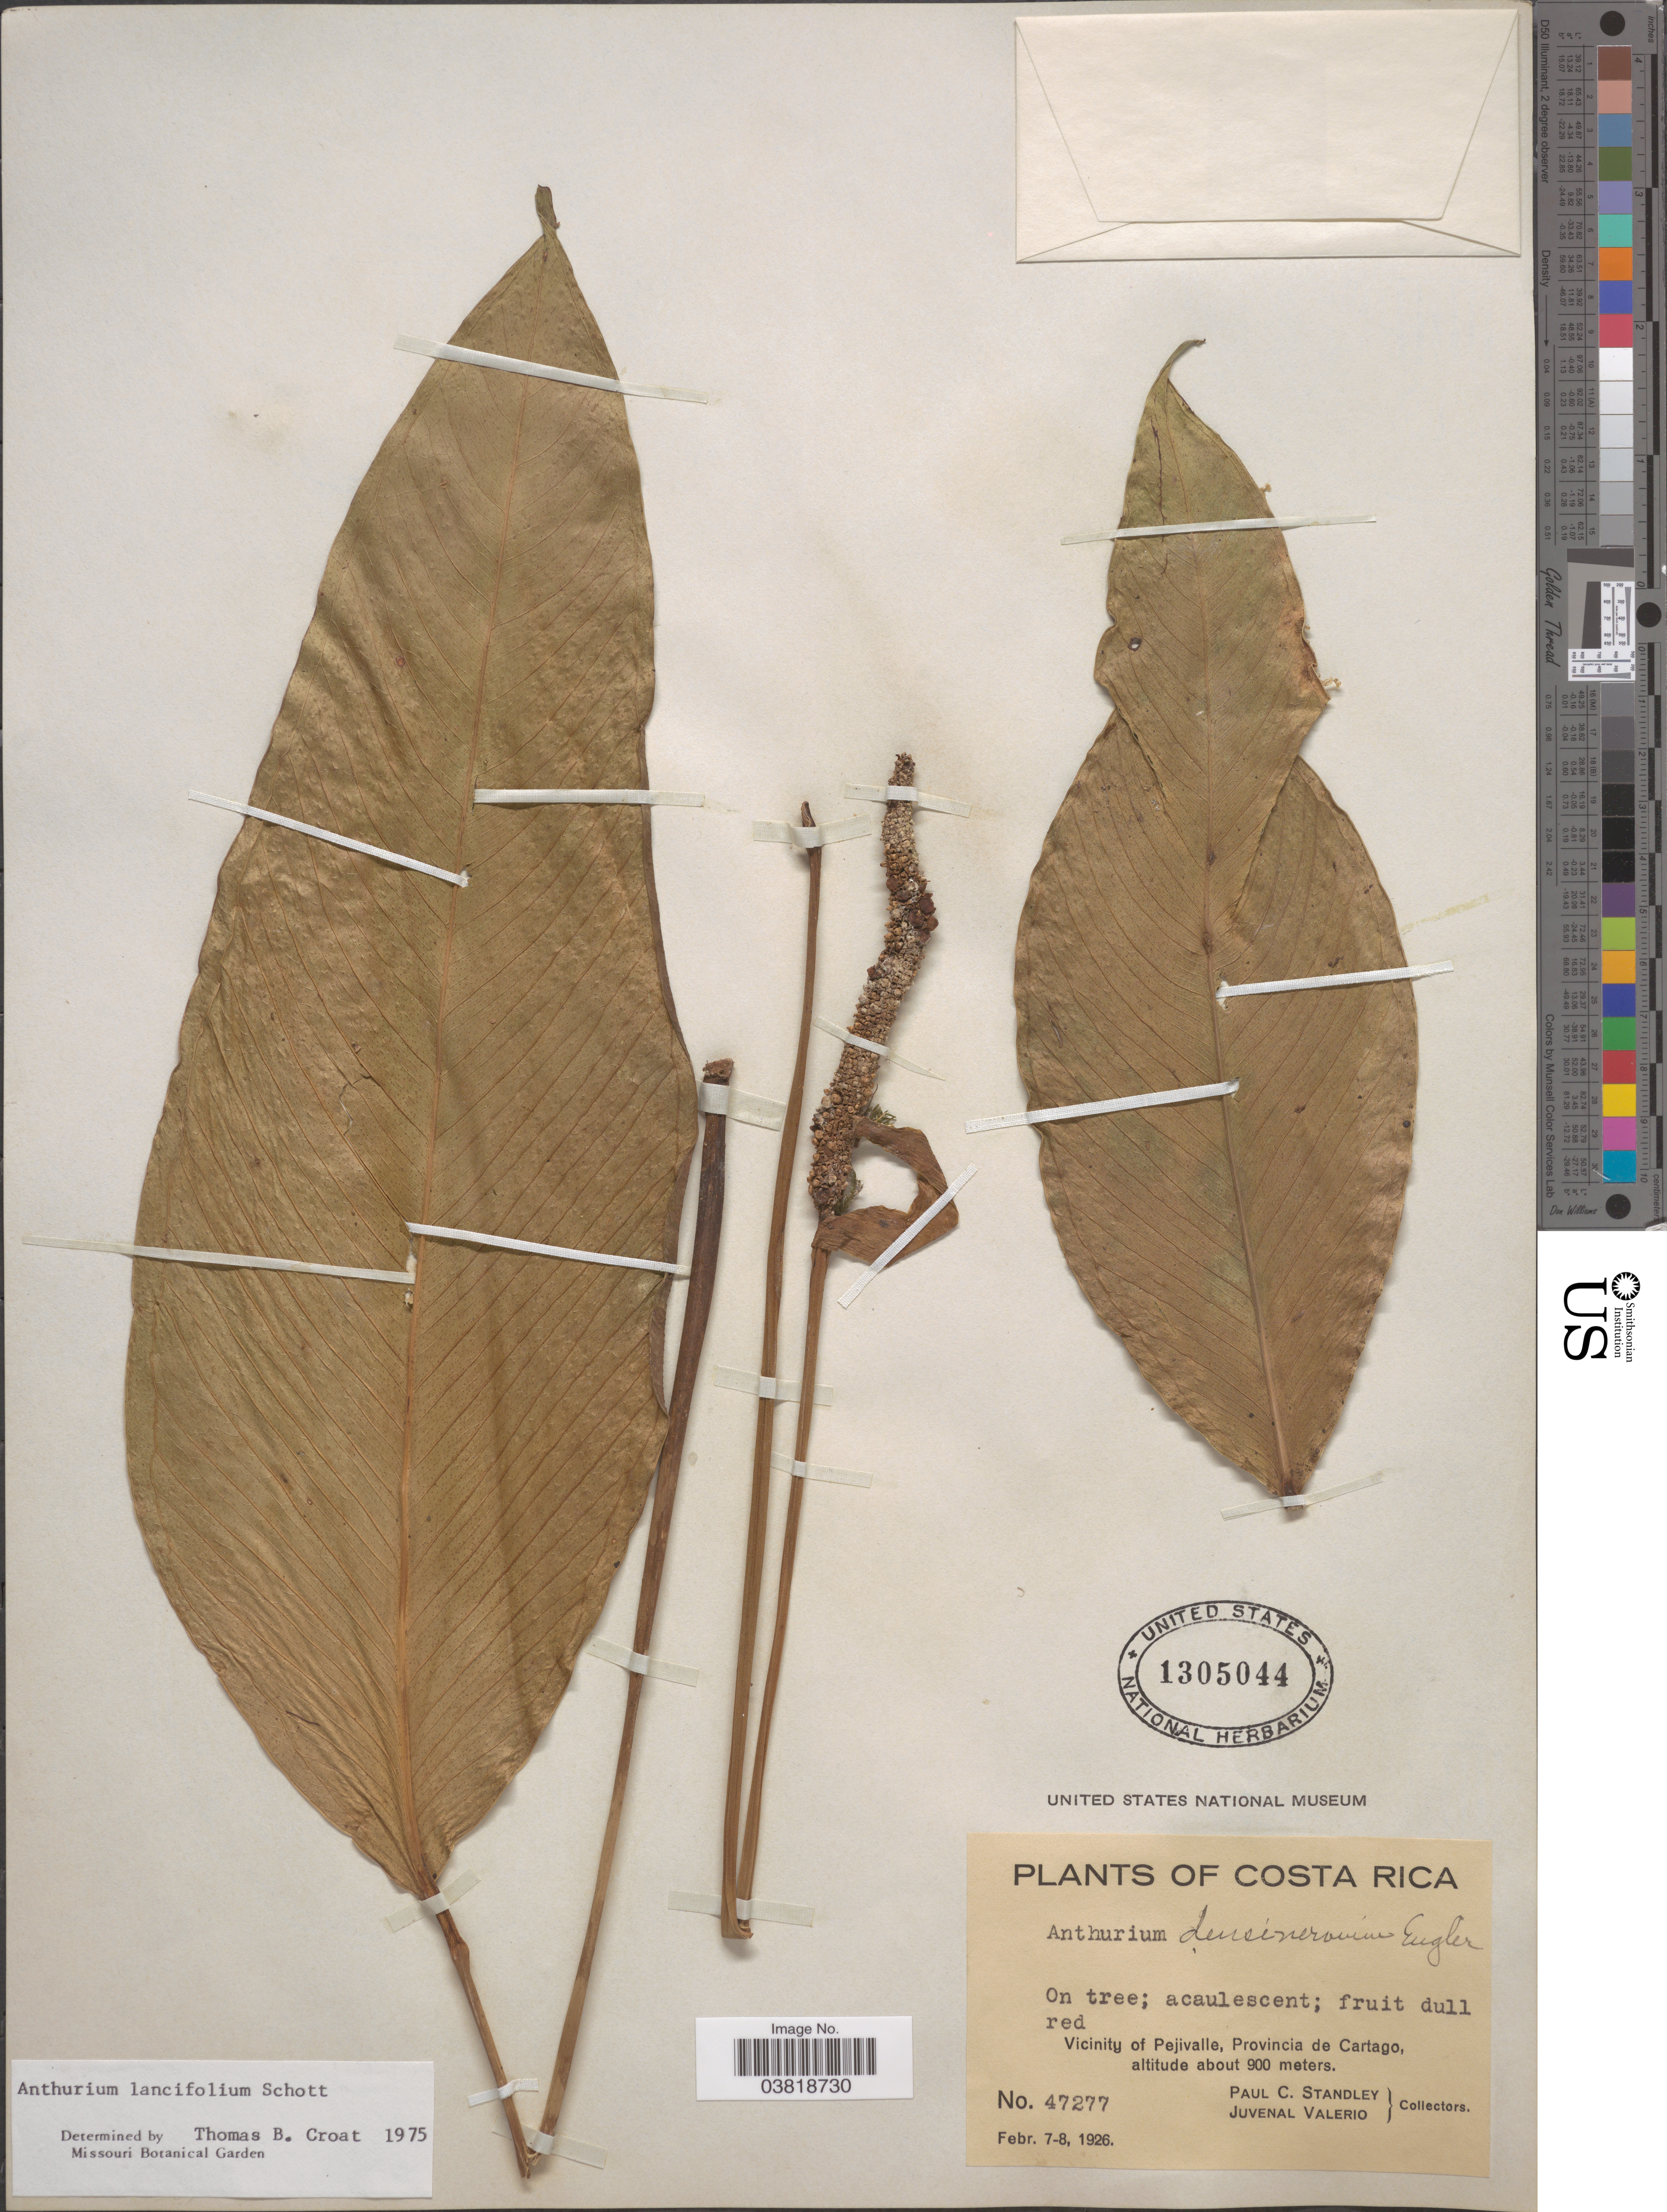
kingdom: Plantae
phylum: Tracheophyta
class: Liliopsida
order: Alismatales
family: Araceae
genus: Anthurium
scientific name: Anthurium lancifolium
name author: Schott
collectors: P. C. Standley & J. Valerio R.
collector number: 47277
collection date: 1926-02-07/1926-02-08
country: Costa Rica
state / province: Cartago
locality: Vicinity of Pejivalle.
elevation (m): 900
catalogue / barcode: US 1305044